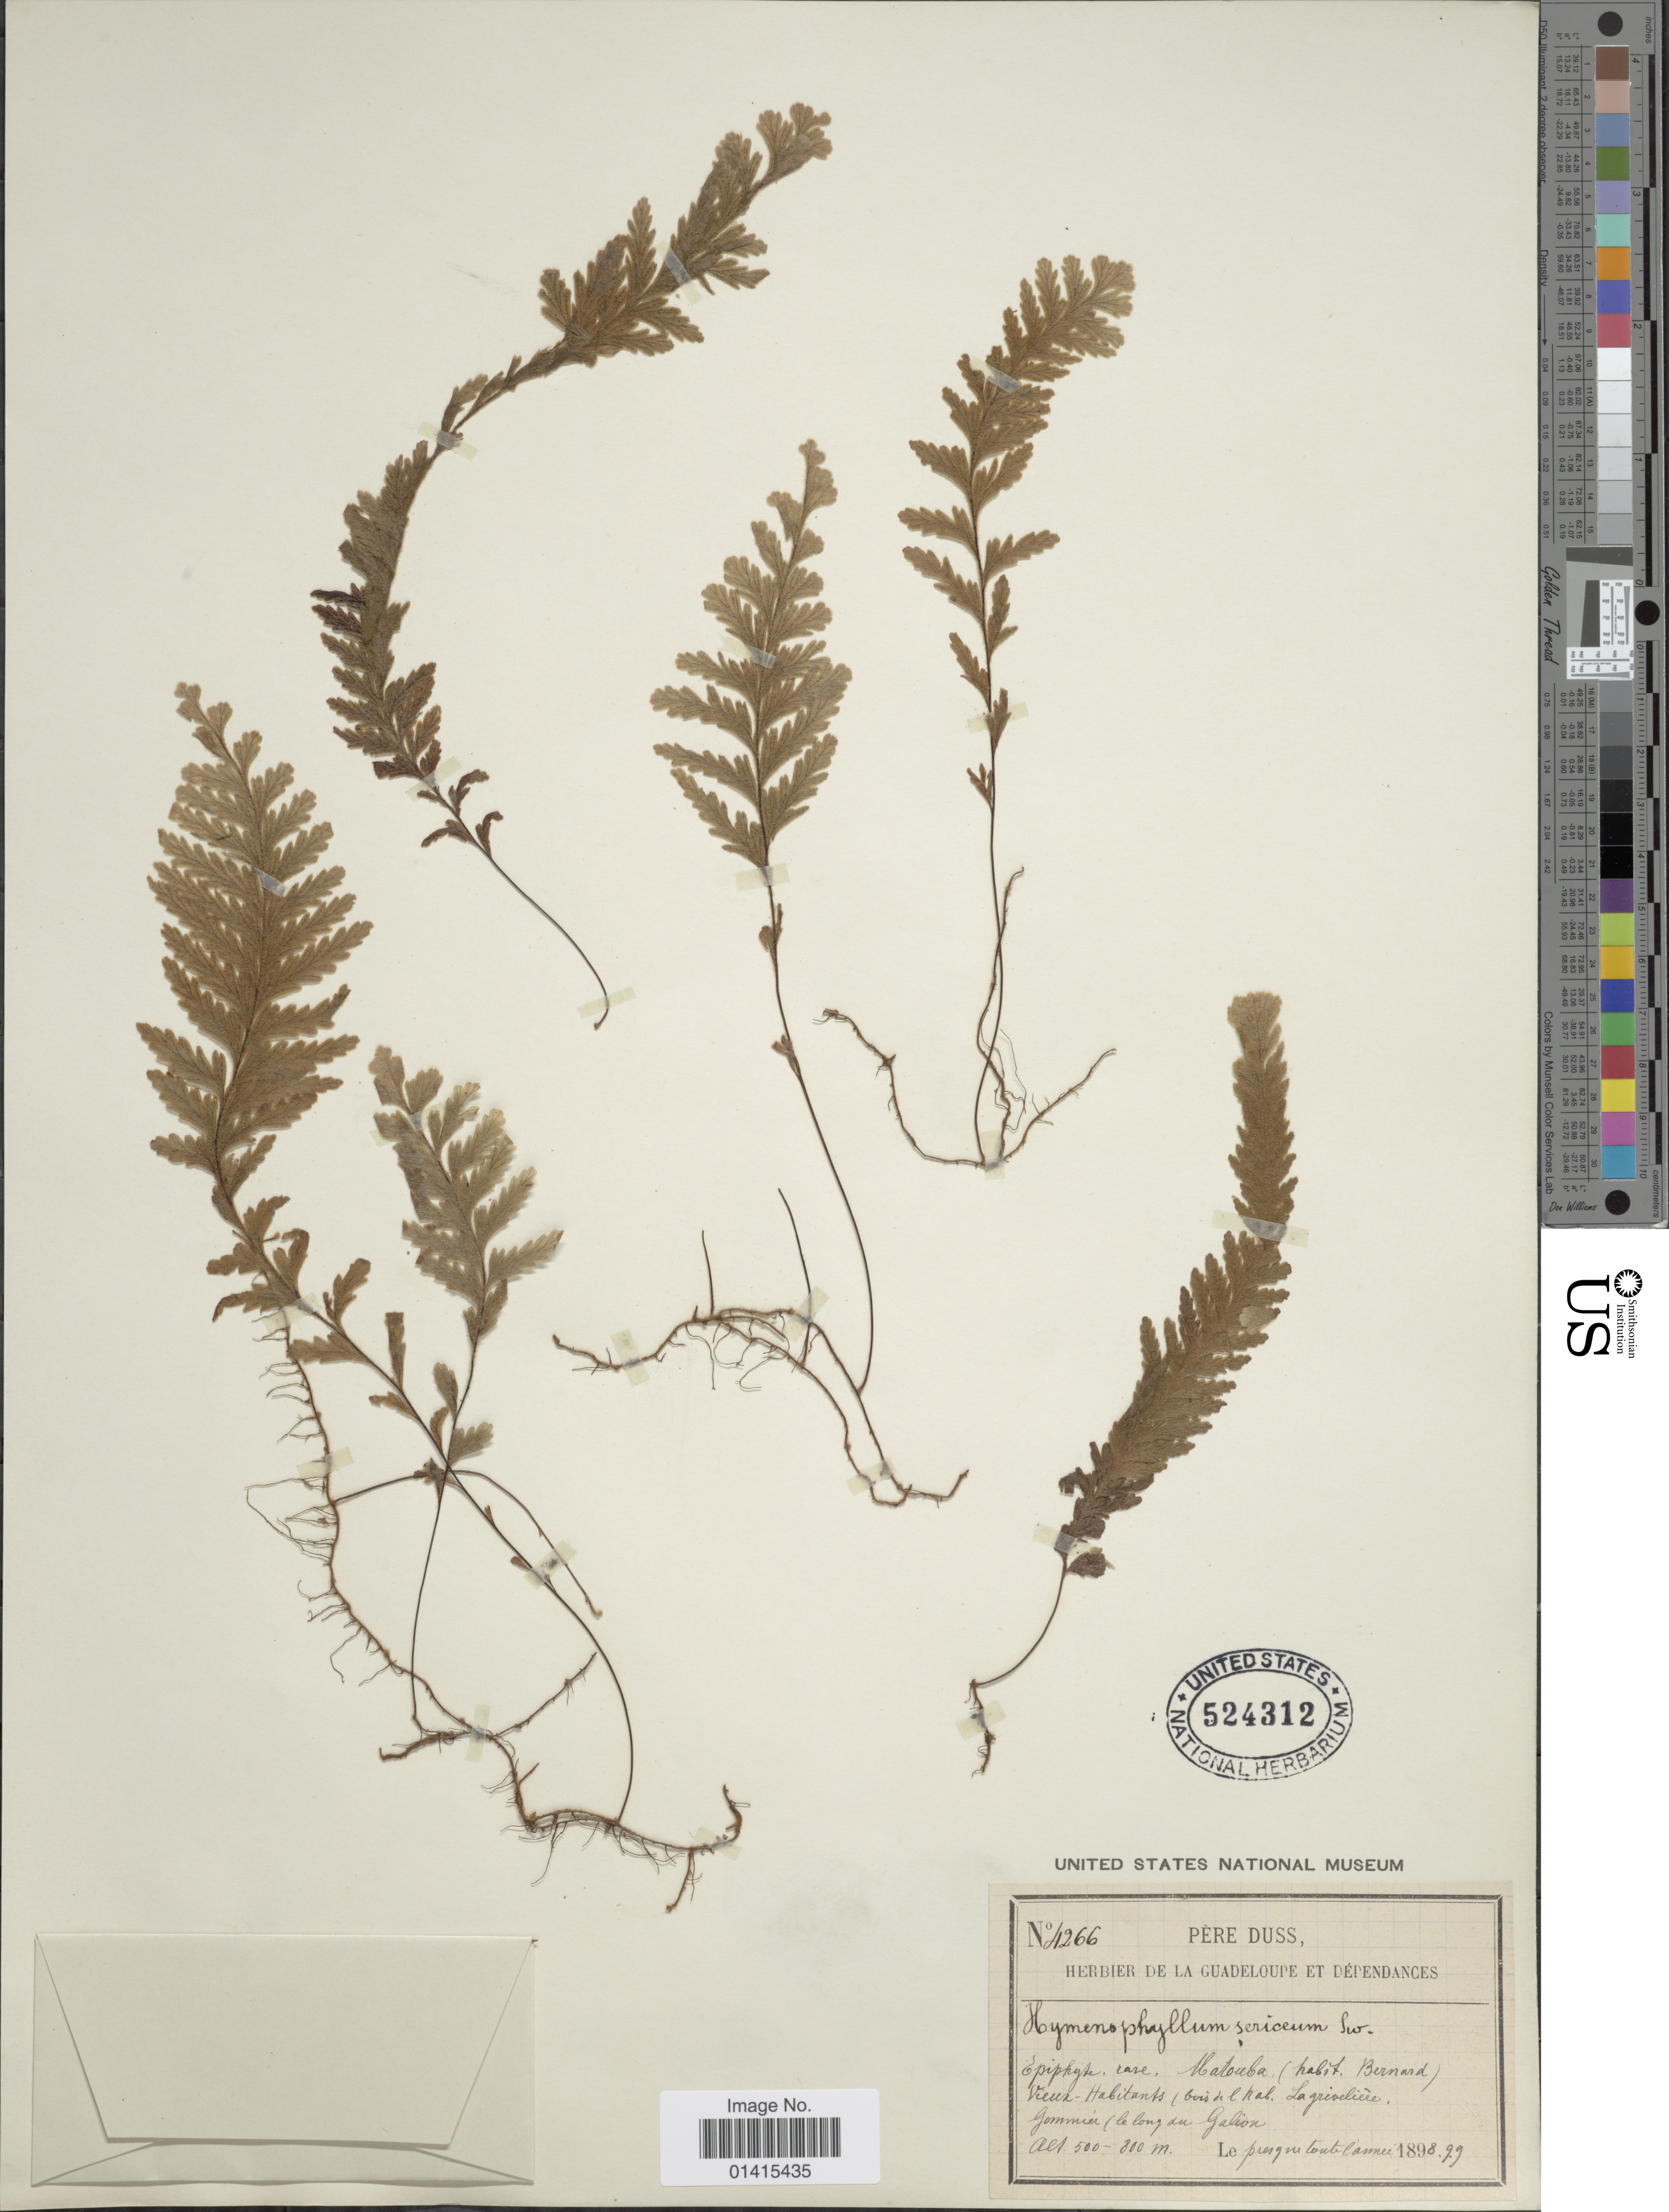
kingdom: Plantae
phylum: Tracheophyta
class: Polypodiopsida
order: Hymenophyllales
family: Hymenophyllaceae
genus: Hymenophyllum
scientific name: Hymenophyllum sericeum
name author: Sw. in Schrad.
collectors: Père Duss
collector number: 4266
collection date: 1898/1899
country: Guadeloupe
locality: Matouba (habit Bernard), Vieux-Habitants (bois del hab La Grivelière. Gommier (le long du Galion)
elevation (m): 500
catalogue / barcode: US 524312